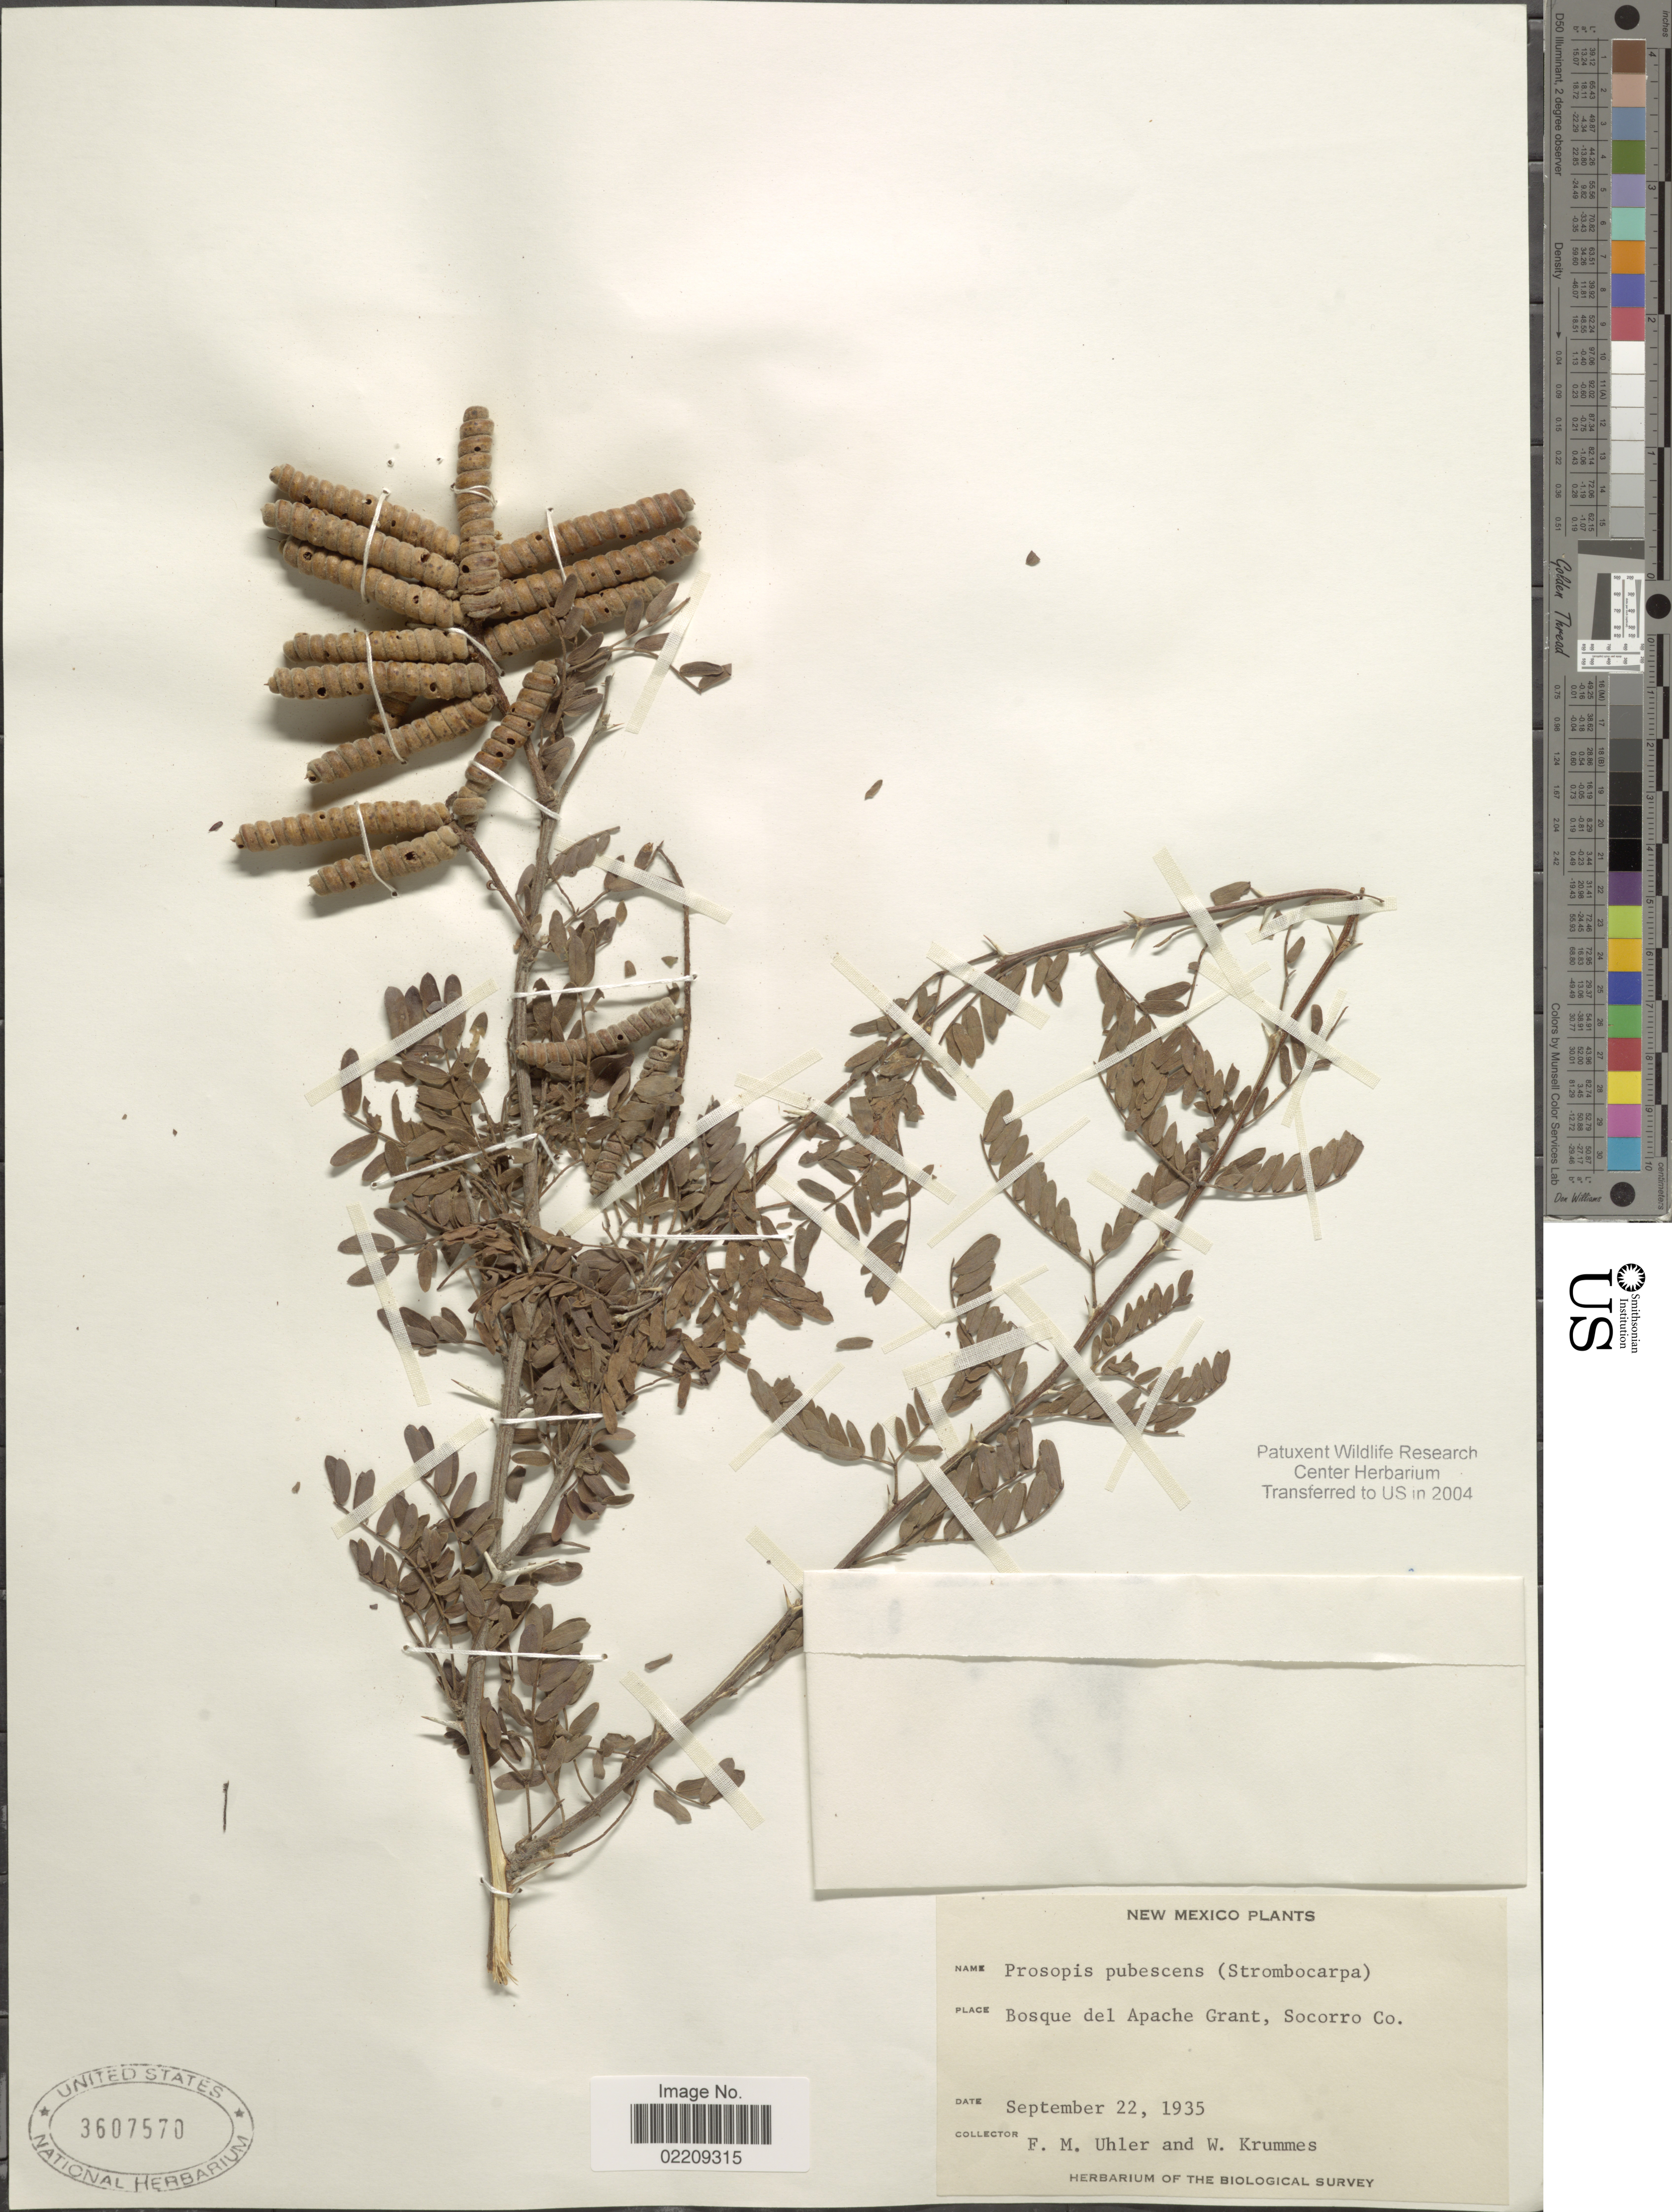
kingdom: Plantae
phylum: Tracheophyta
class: Magnoliopsida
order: Fabales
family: Fabaceae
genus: Strombocarpa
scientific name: Strombocarpa pubescens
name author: (Benth.) A. Gray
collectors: F. M. Uhler & W. Krummes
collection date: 1935-09-22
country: United States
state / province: New Mexico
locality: Bosque del Apache Grant, Socorro Co.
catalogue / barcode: US 3607570